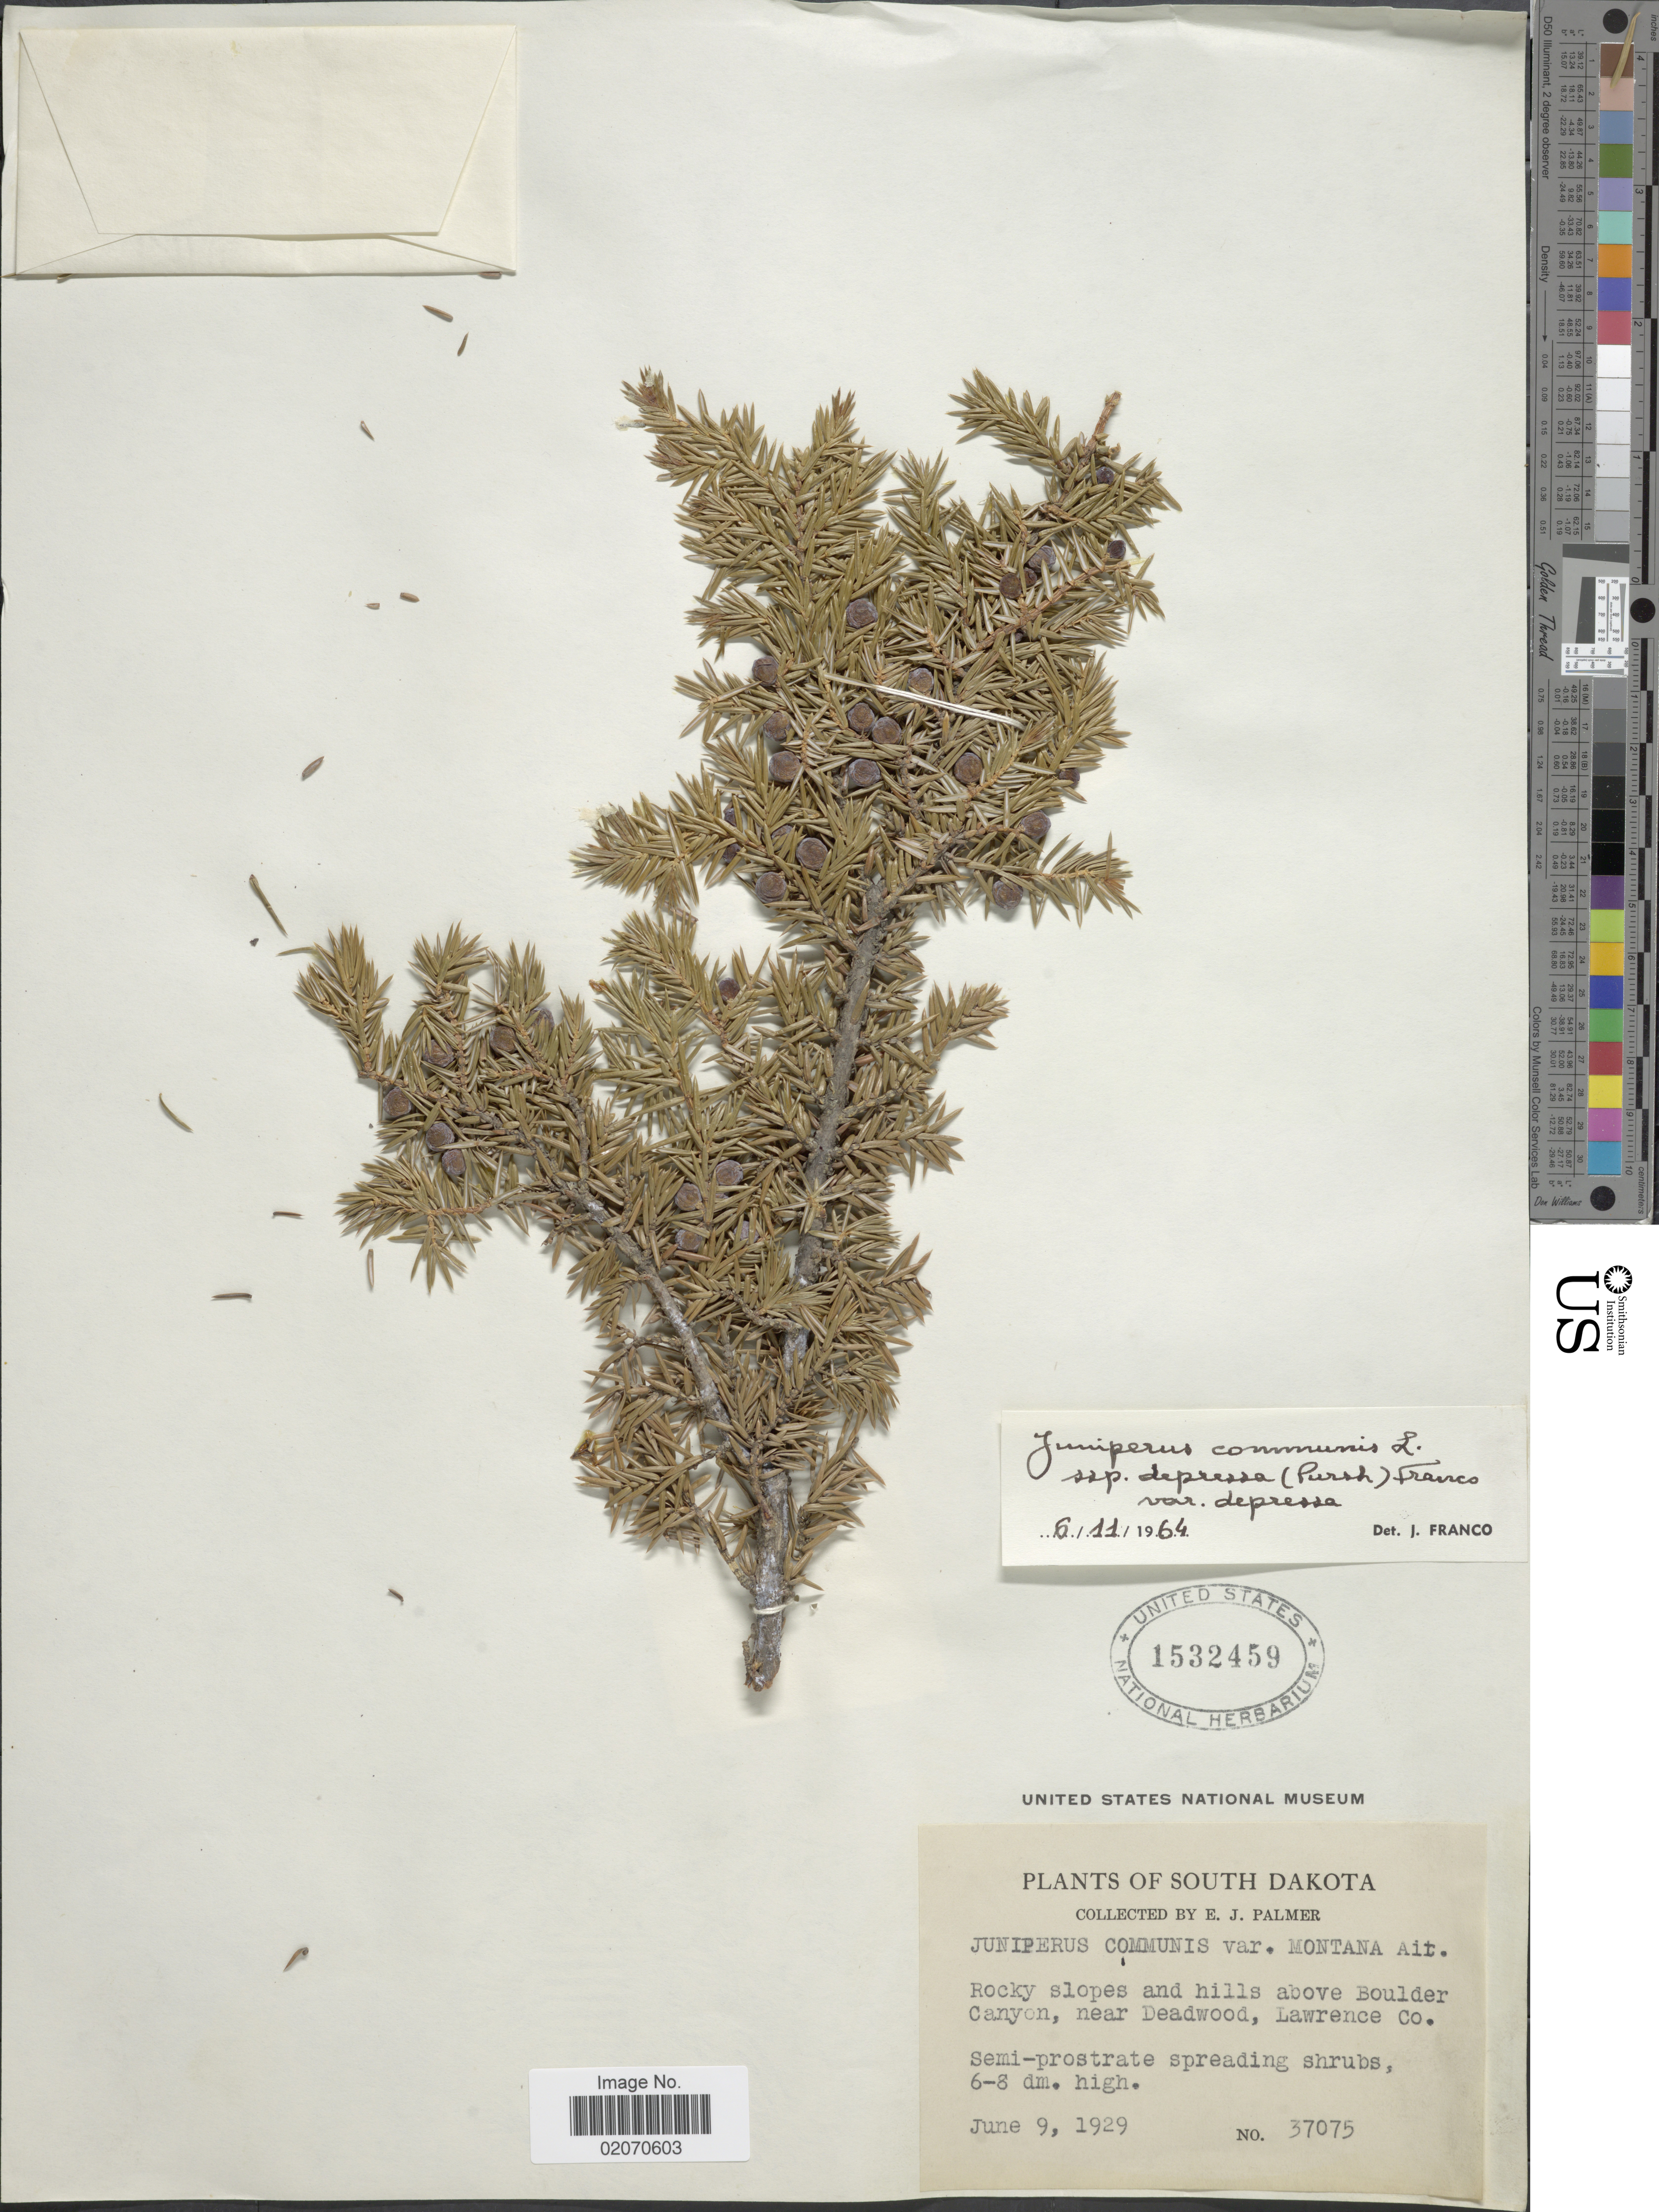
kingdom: Plantae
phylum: Tracheophyta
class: Pinopsida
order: Pinales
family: Cupressaceae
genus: Juniperus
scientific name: Juniperus communis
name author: L.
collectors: E. J. Palmer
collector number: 37075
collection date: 1929-06-09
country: United States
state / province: South Dakota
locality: Above Boulder Canyon, near Deadwood, Lawrence Co.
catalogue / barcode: US 1532459